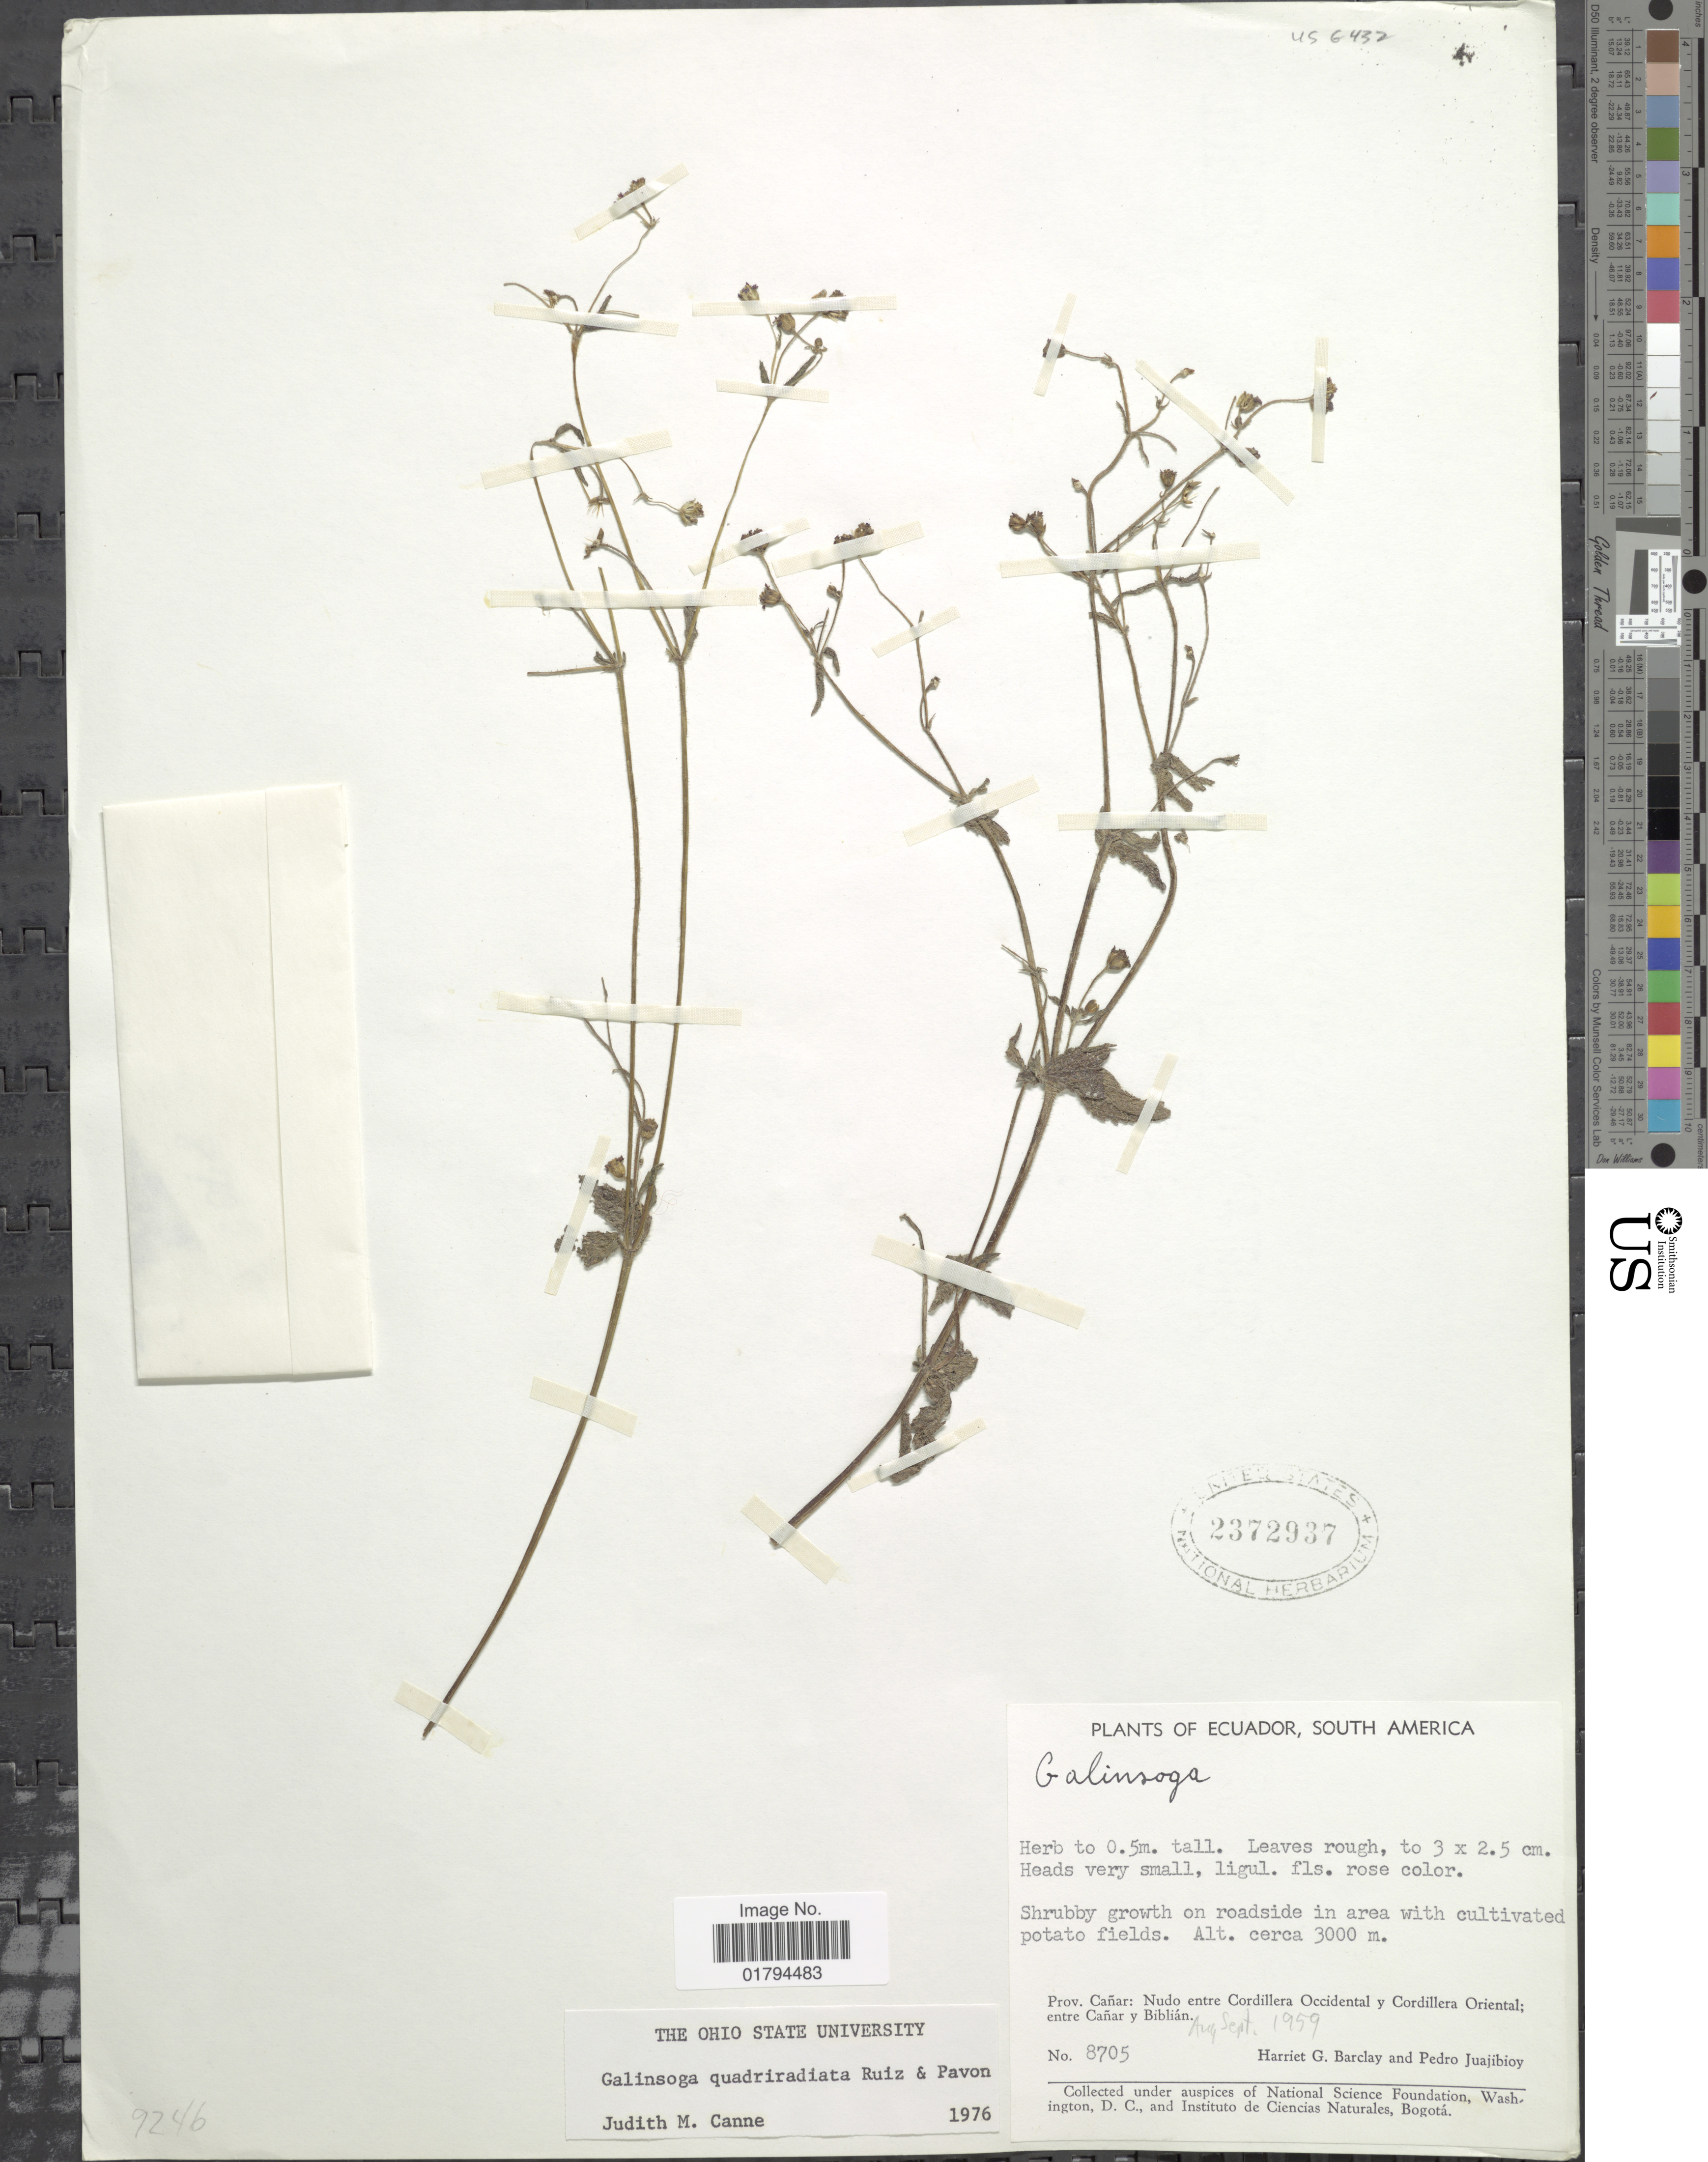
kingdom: Plantae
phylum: Tracheophyta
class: Magnoliopsida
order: Asterales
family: Asteraceae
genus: Galinsoga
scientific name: Galinsoga quadriradiata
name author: Ruiz & Pav.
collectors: H. G. Barclay & P. Juajibioy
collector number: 8705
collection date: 1959-08/1959-09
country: Ecuador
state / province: Cañar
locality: Nudo entre Cordillera Occidental y Cordillera Oriental entre Canar y Biblian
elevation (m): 3000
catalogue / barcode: US 2372937